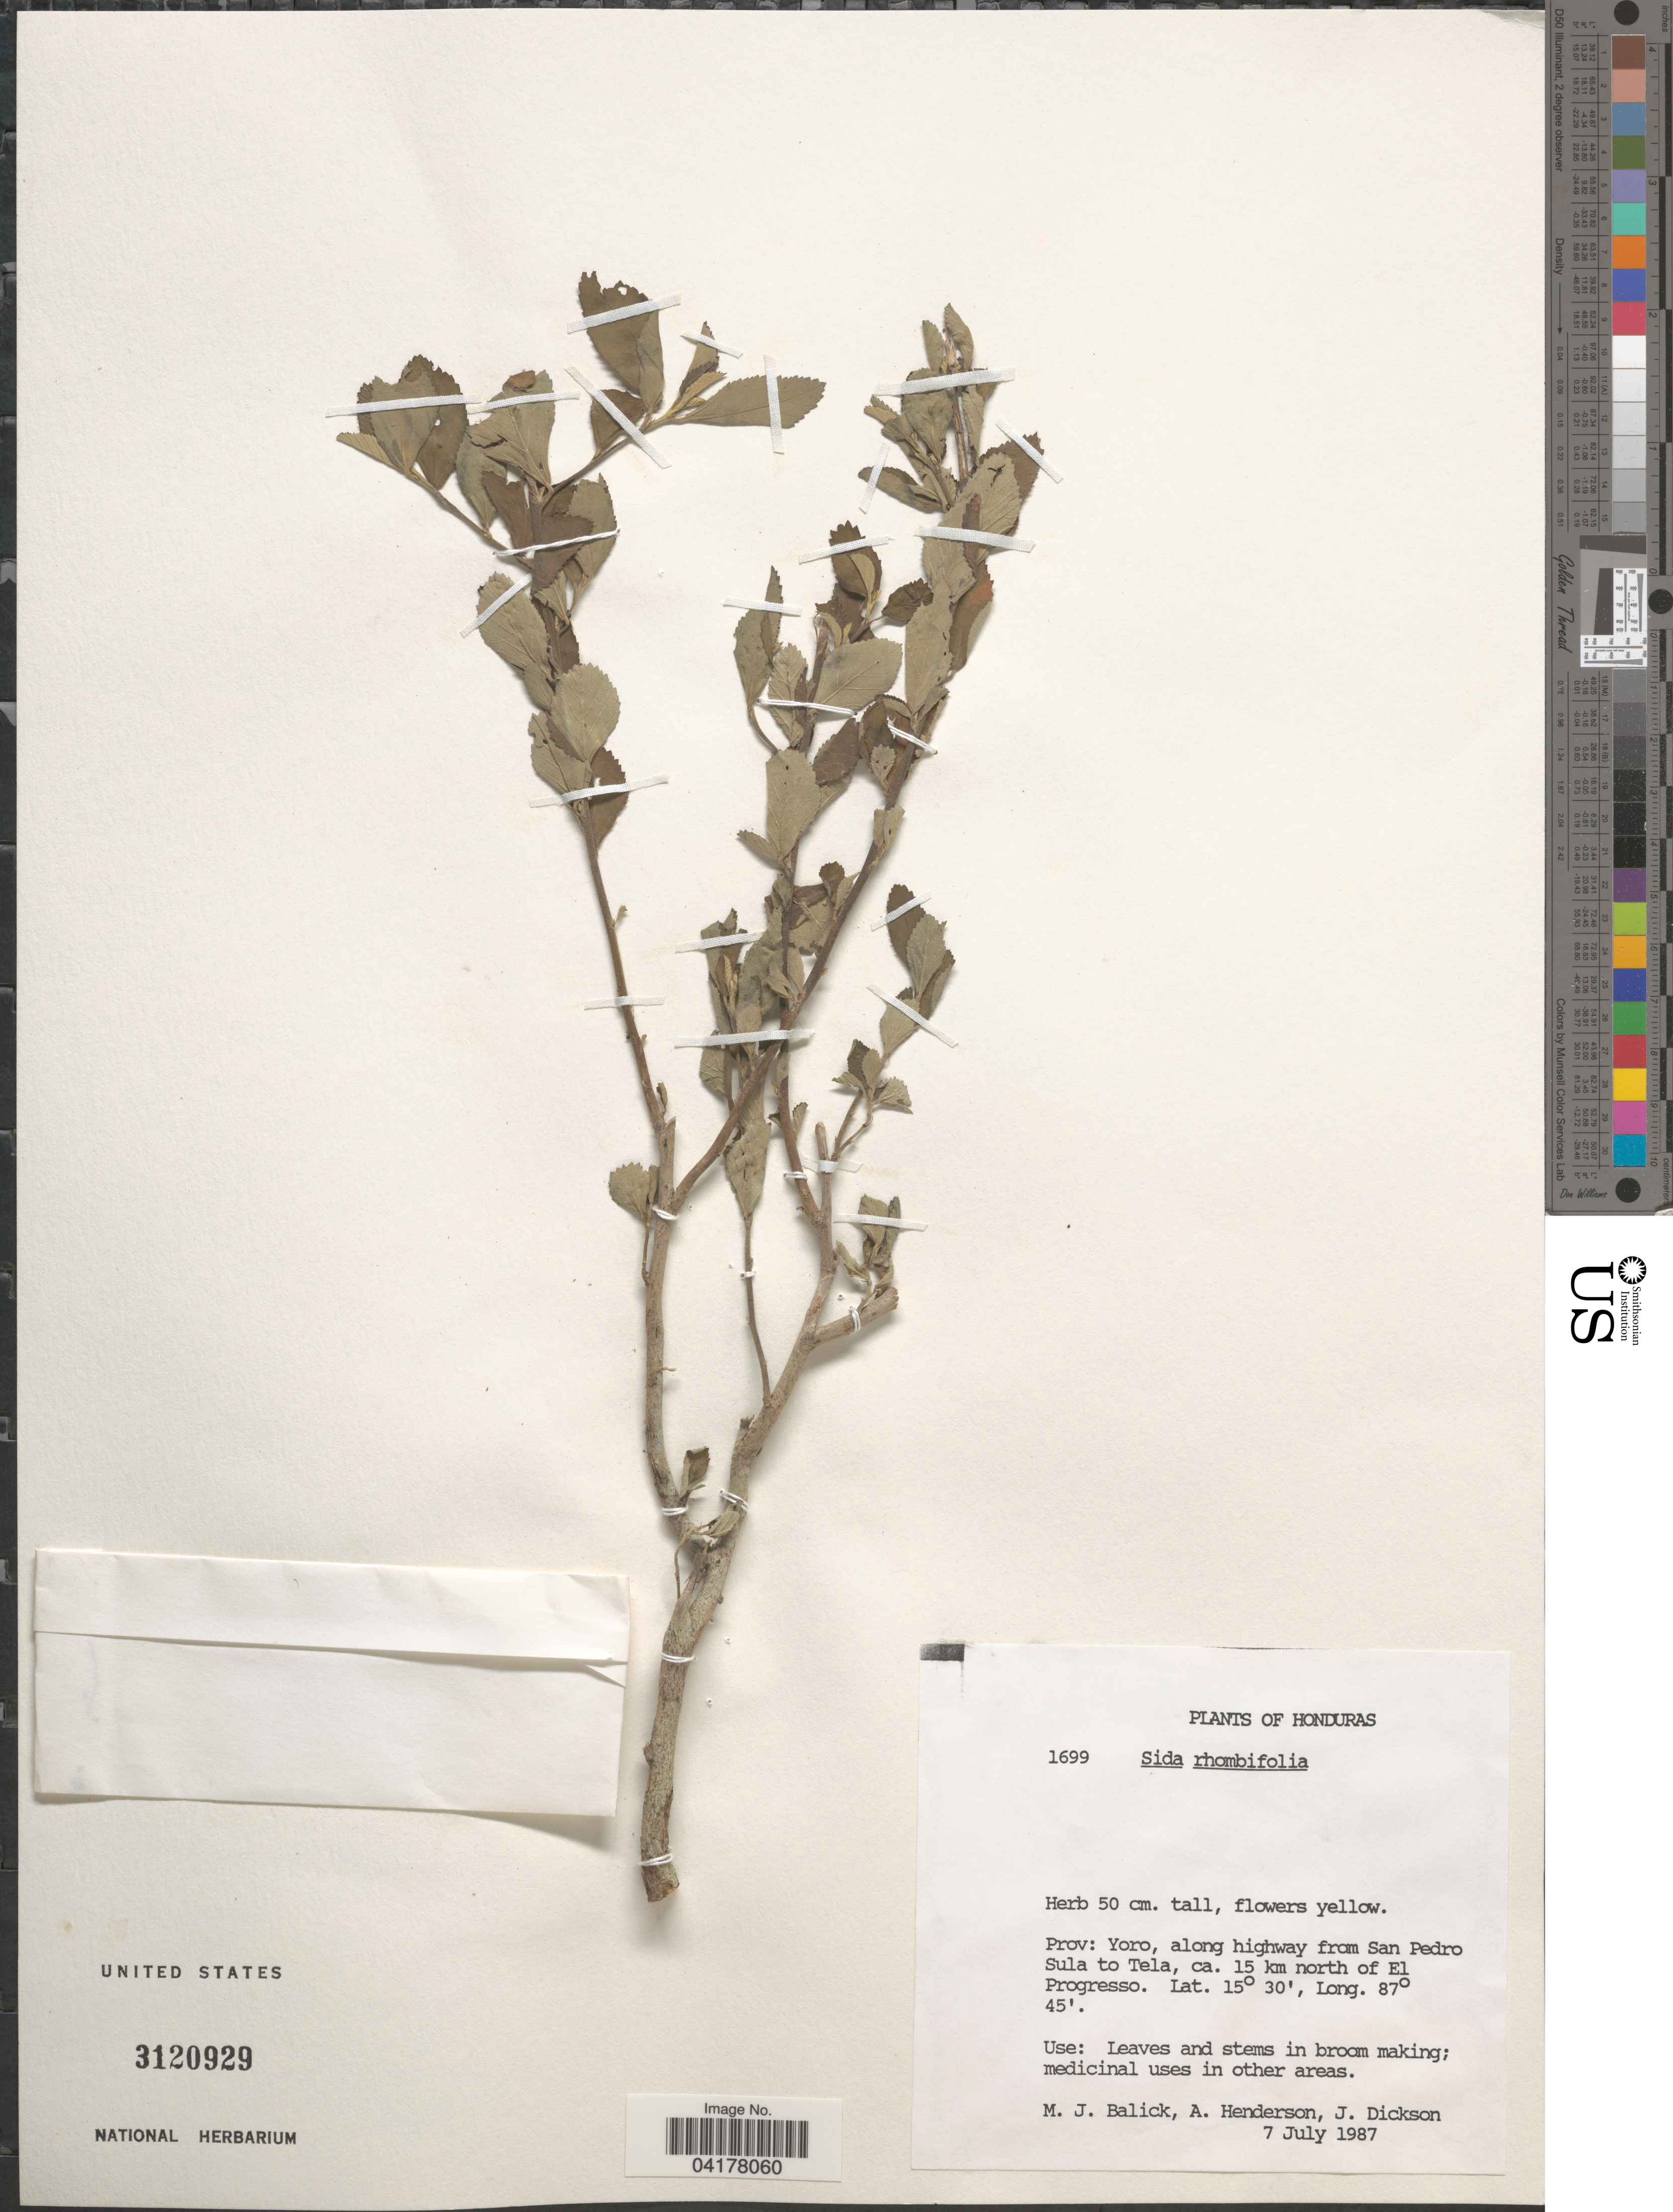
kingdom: Plantae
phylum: Tracheophyta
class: Magnoliopsida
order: Malvales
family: Malvaceae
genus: Sida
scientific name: Sida rhombifolia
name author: L.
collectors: M. J. Balick, A. Henderson & J. Dickson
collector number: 1699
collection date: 1987-07-07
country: Honduras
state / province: Yoro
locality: Along highway from San Pedro Sula to Tela, ca. 15 km north of El Progresso.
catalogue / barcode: US 3120929